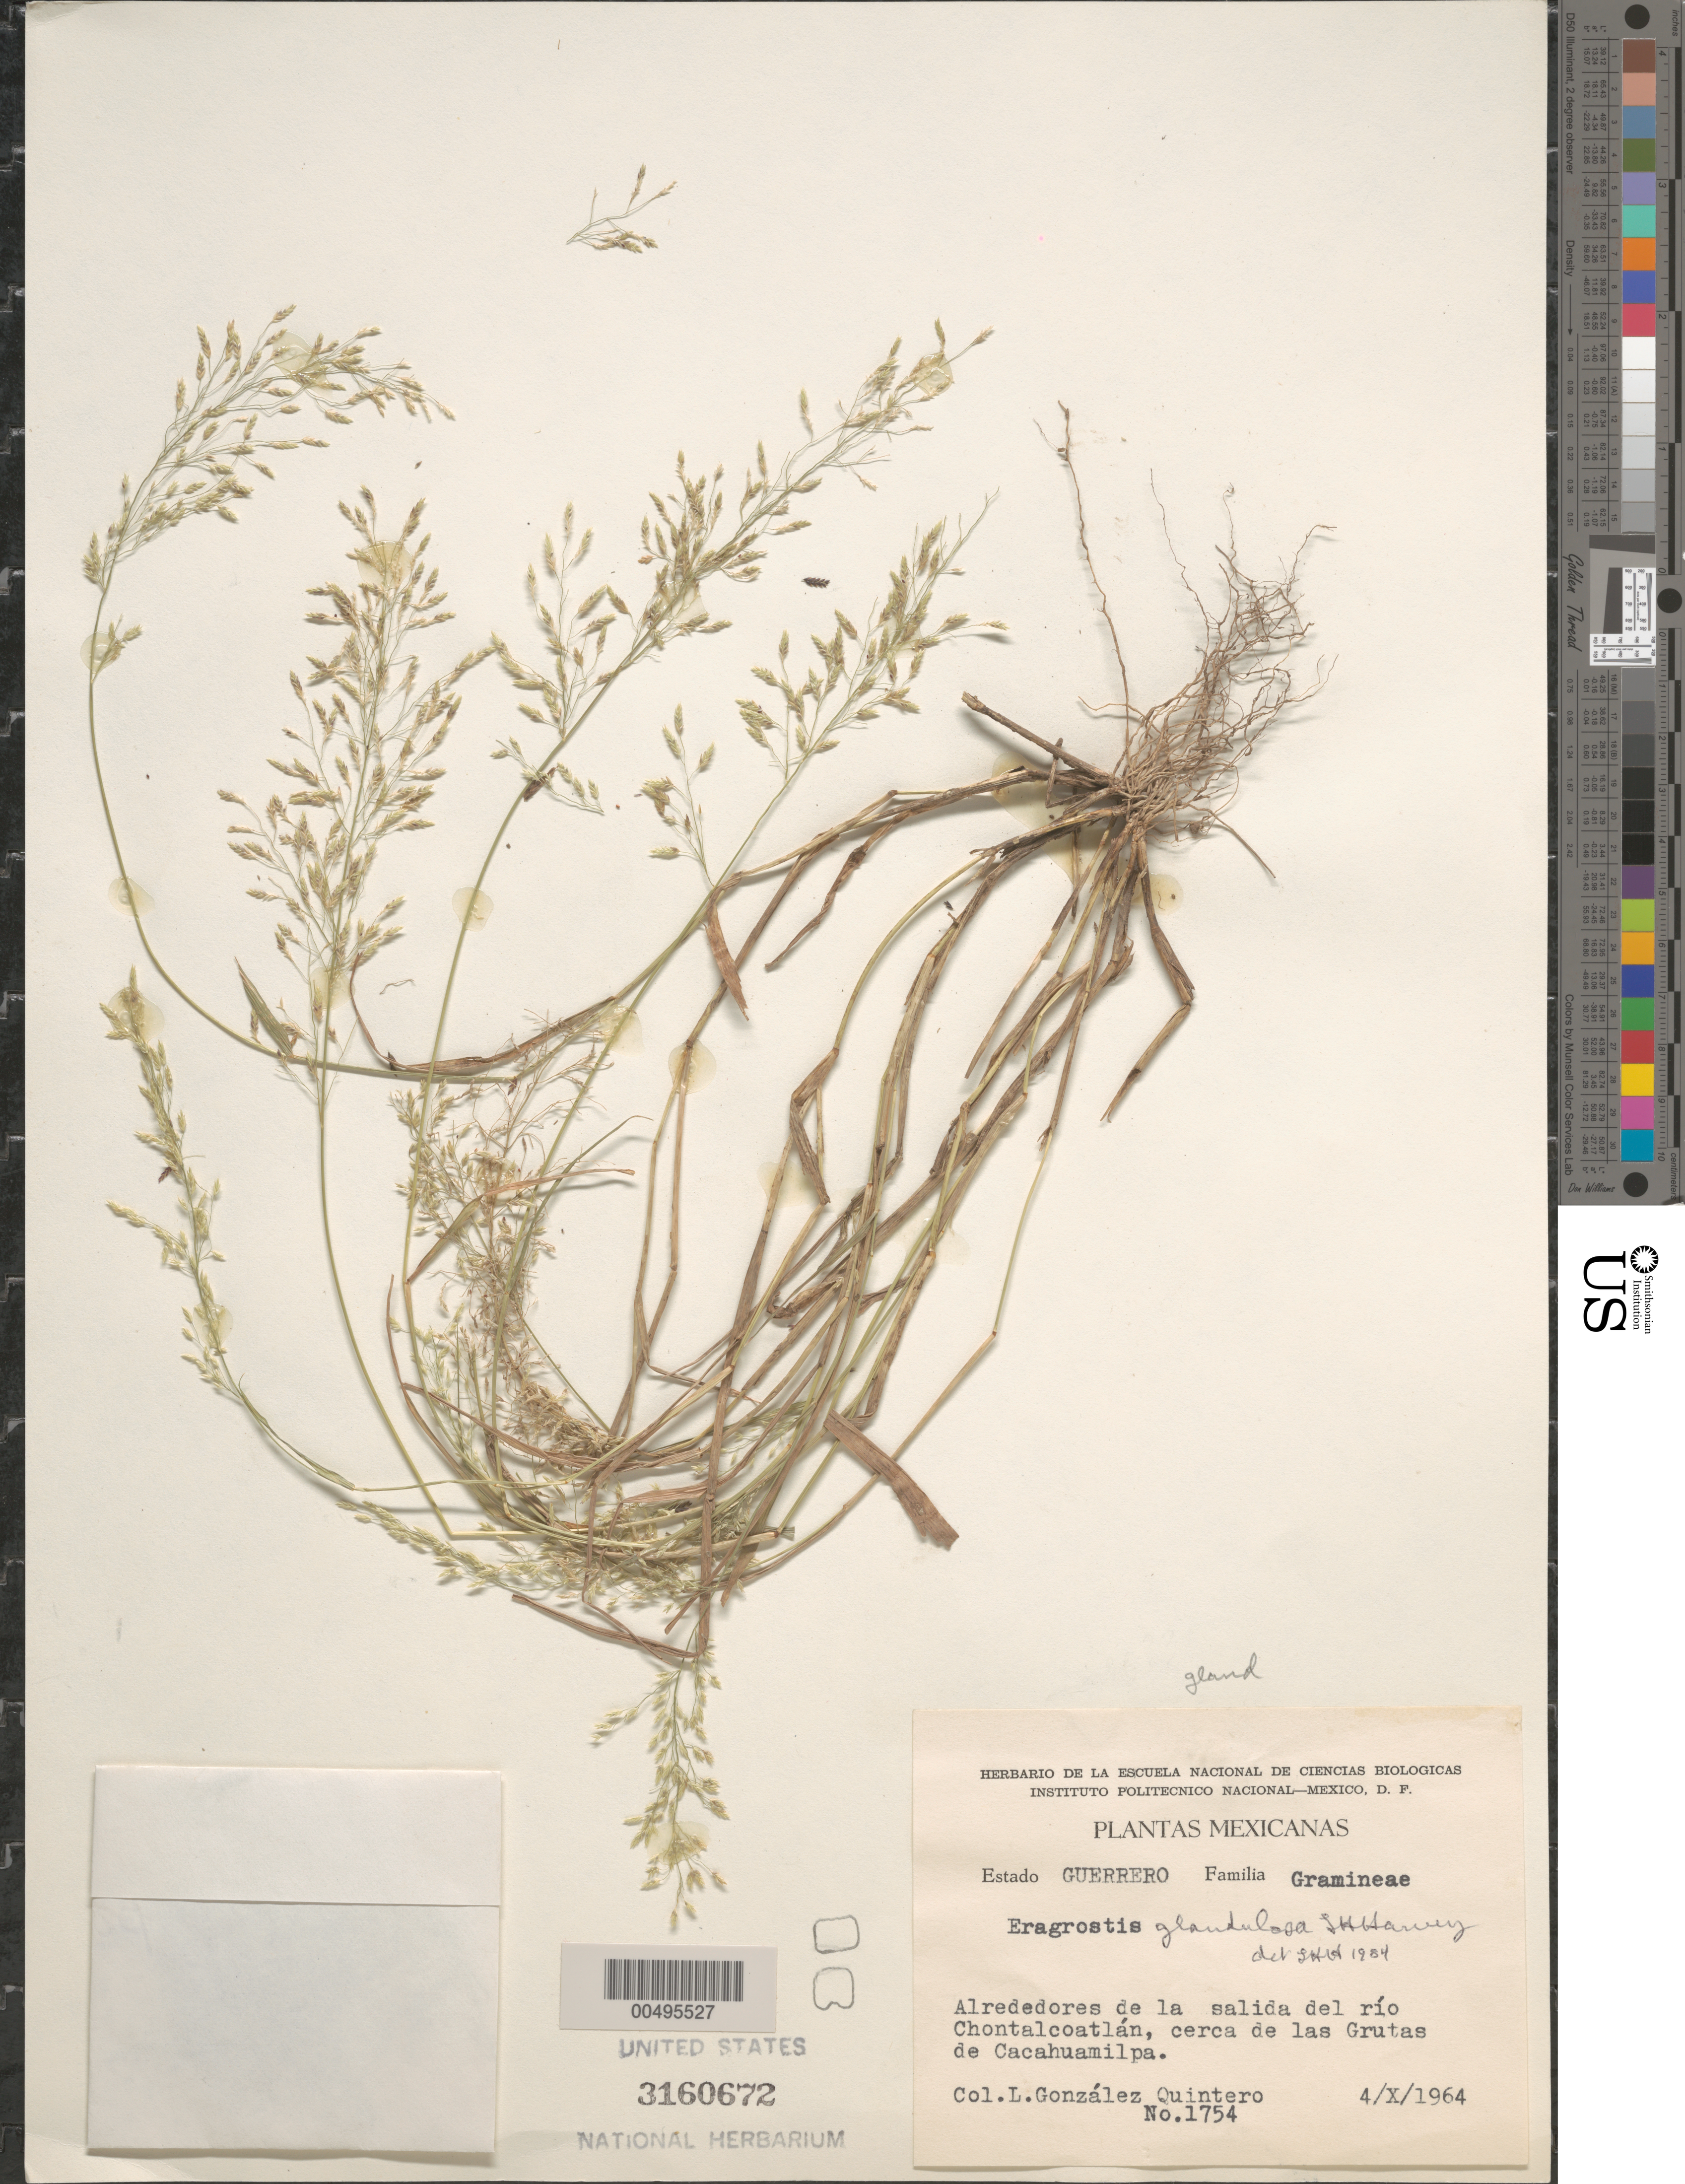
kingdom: Plantae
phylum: Tracheophyta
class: Liliopsida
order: Poales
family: Poaceae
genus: Eragrostis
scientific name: Eragrostis glandulosa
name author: L.H. Harv.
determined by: Harvey, L. H.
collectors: L. González-Quintero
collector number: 1754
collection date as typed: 4 Oct 1964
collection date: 1964-10-04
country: Mexico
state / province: Guerrero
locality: Alrededores de la salida del río Chontalcoatlán, cerca de las Grutas de Cacahuamilpa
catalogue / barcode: US 3160672